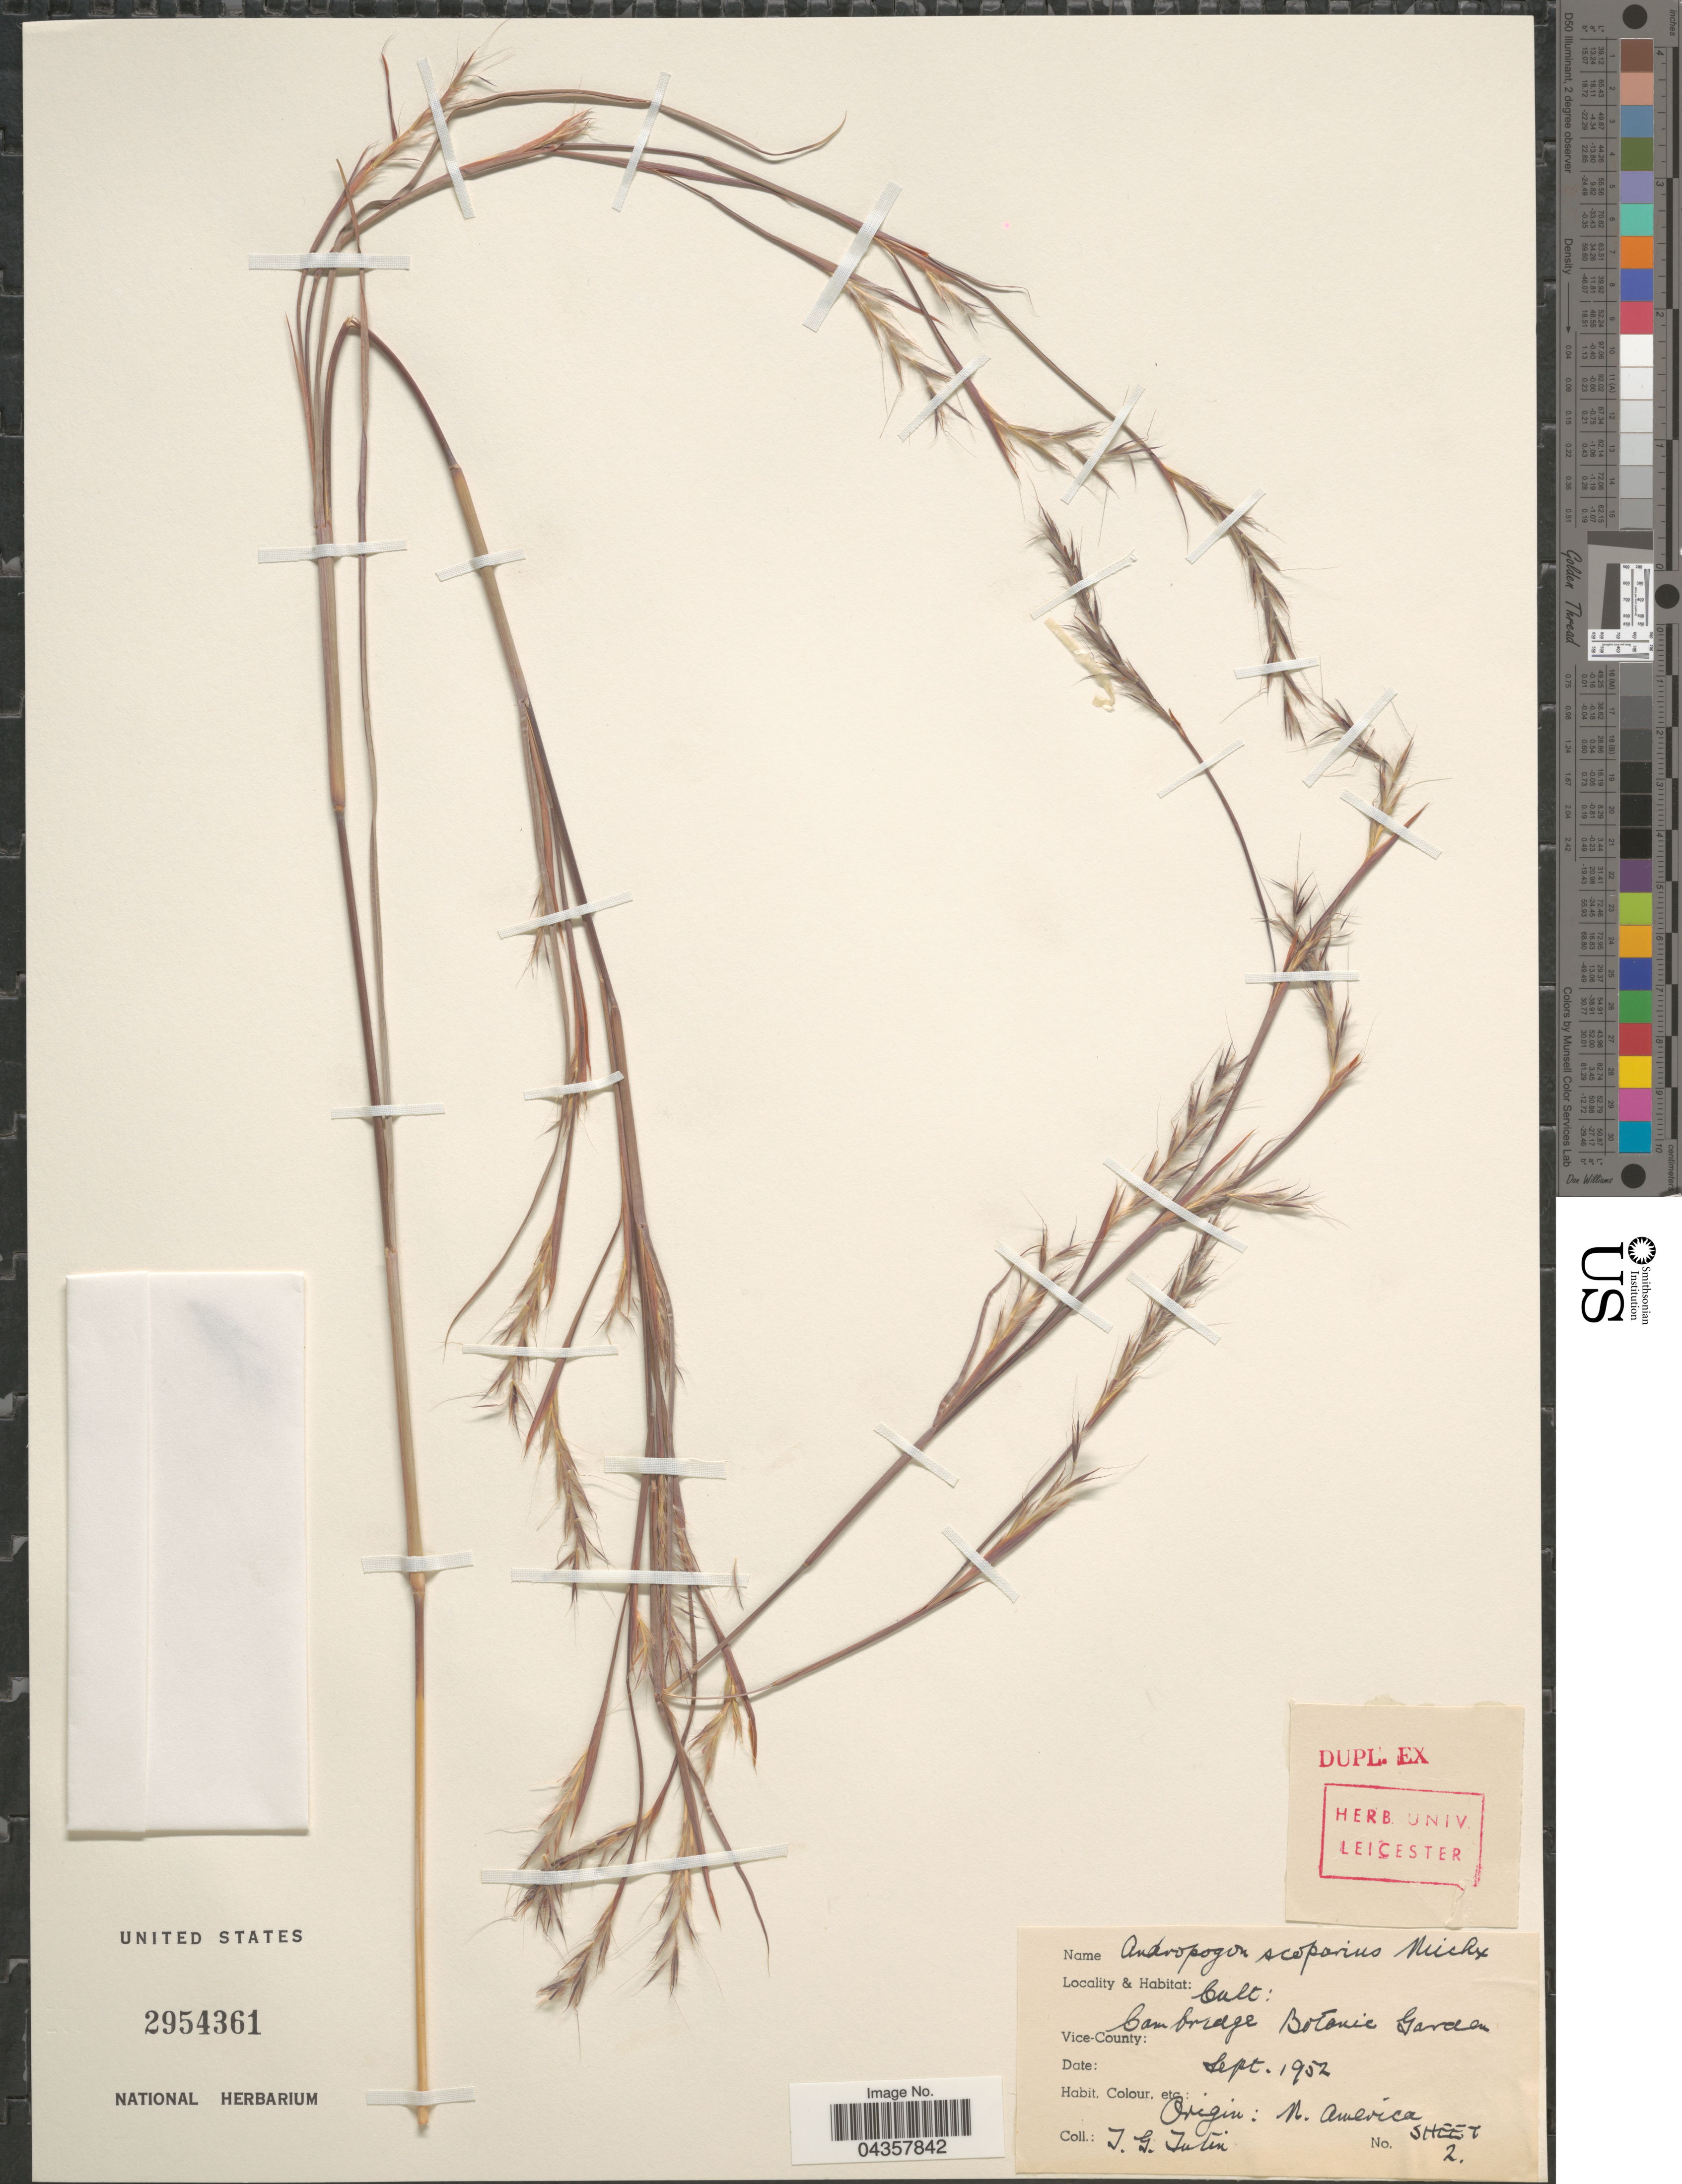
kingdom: Plantae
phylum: Tracheophyta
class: Liliopsida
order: Poales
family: Poaceae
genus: Schizachyrium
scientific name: Schizachyrium scoparium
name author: (Michx.) Nash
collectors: T. G. Tutin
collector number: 2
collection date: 1952-09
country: United Kingdom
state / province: England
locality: Cult. Cambridge Botanic Garden.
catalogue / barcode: US 2954361